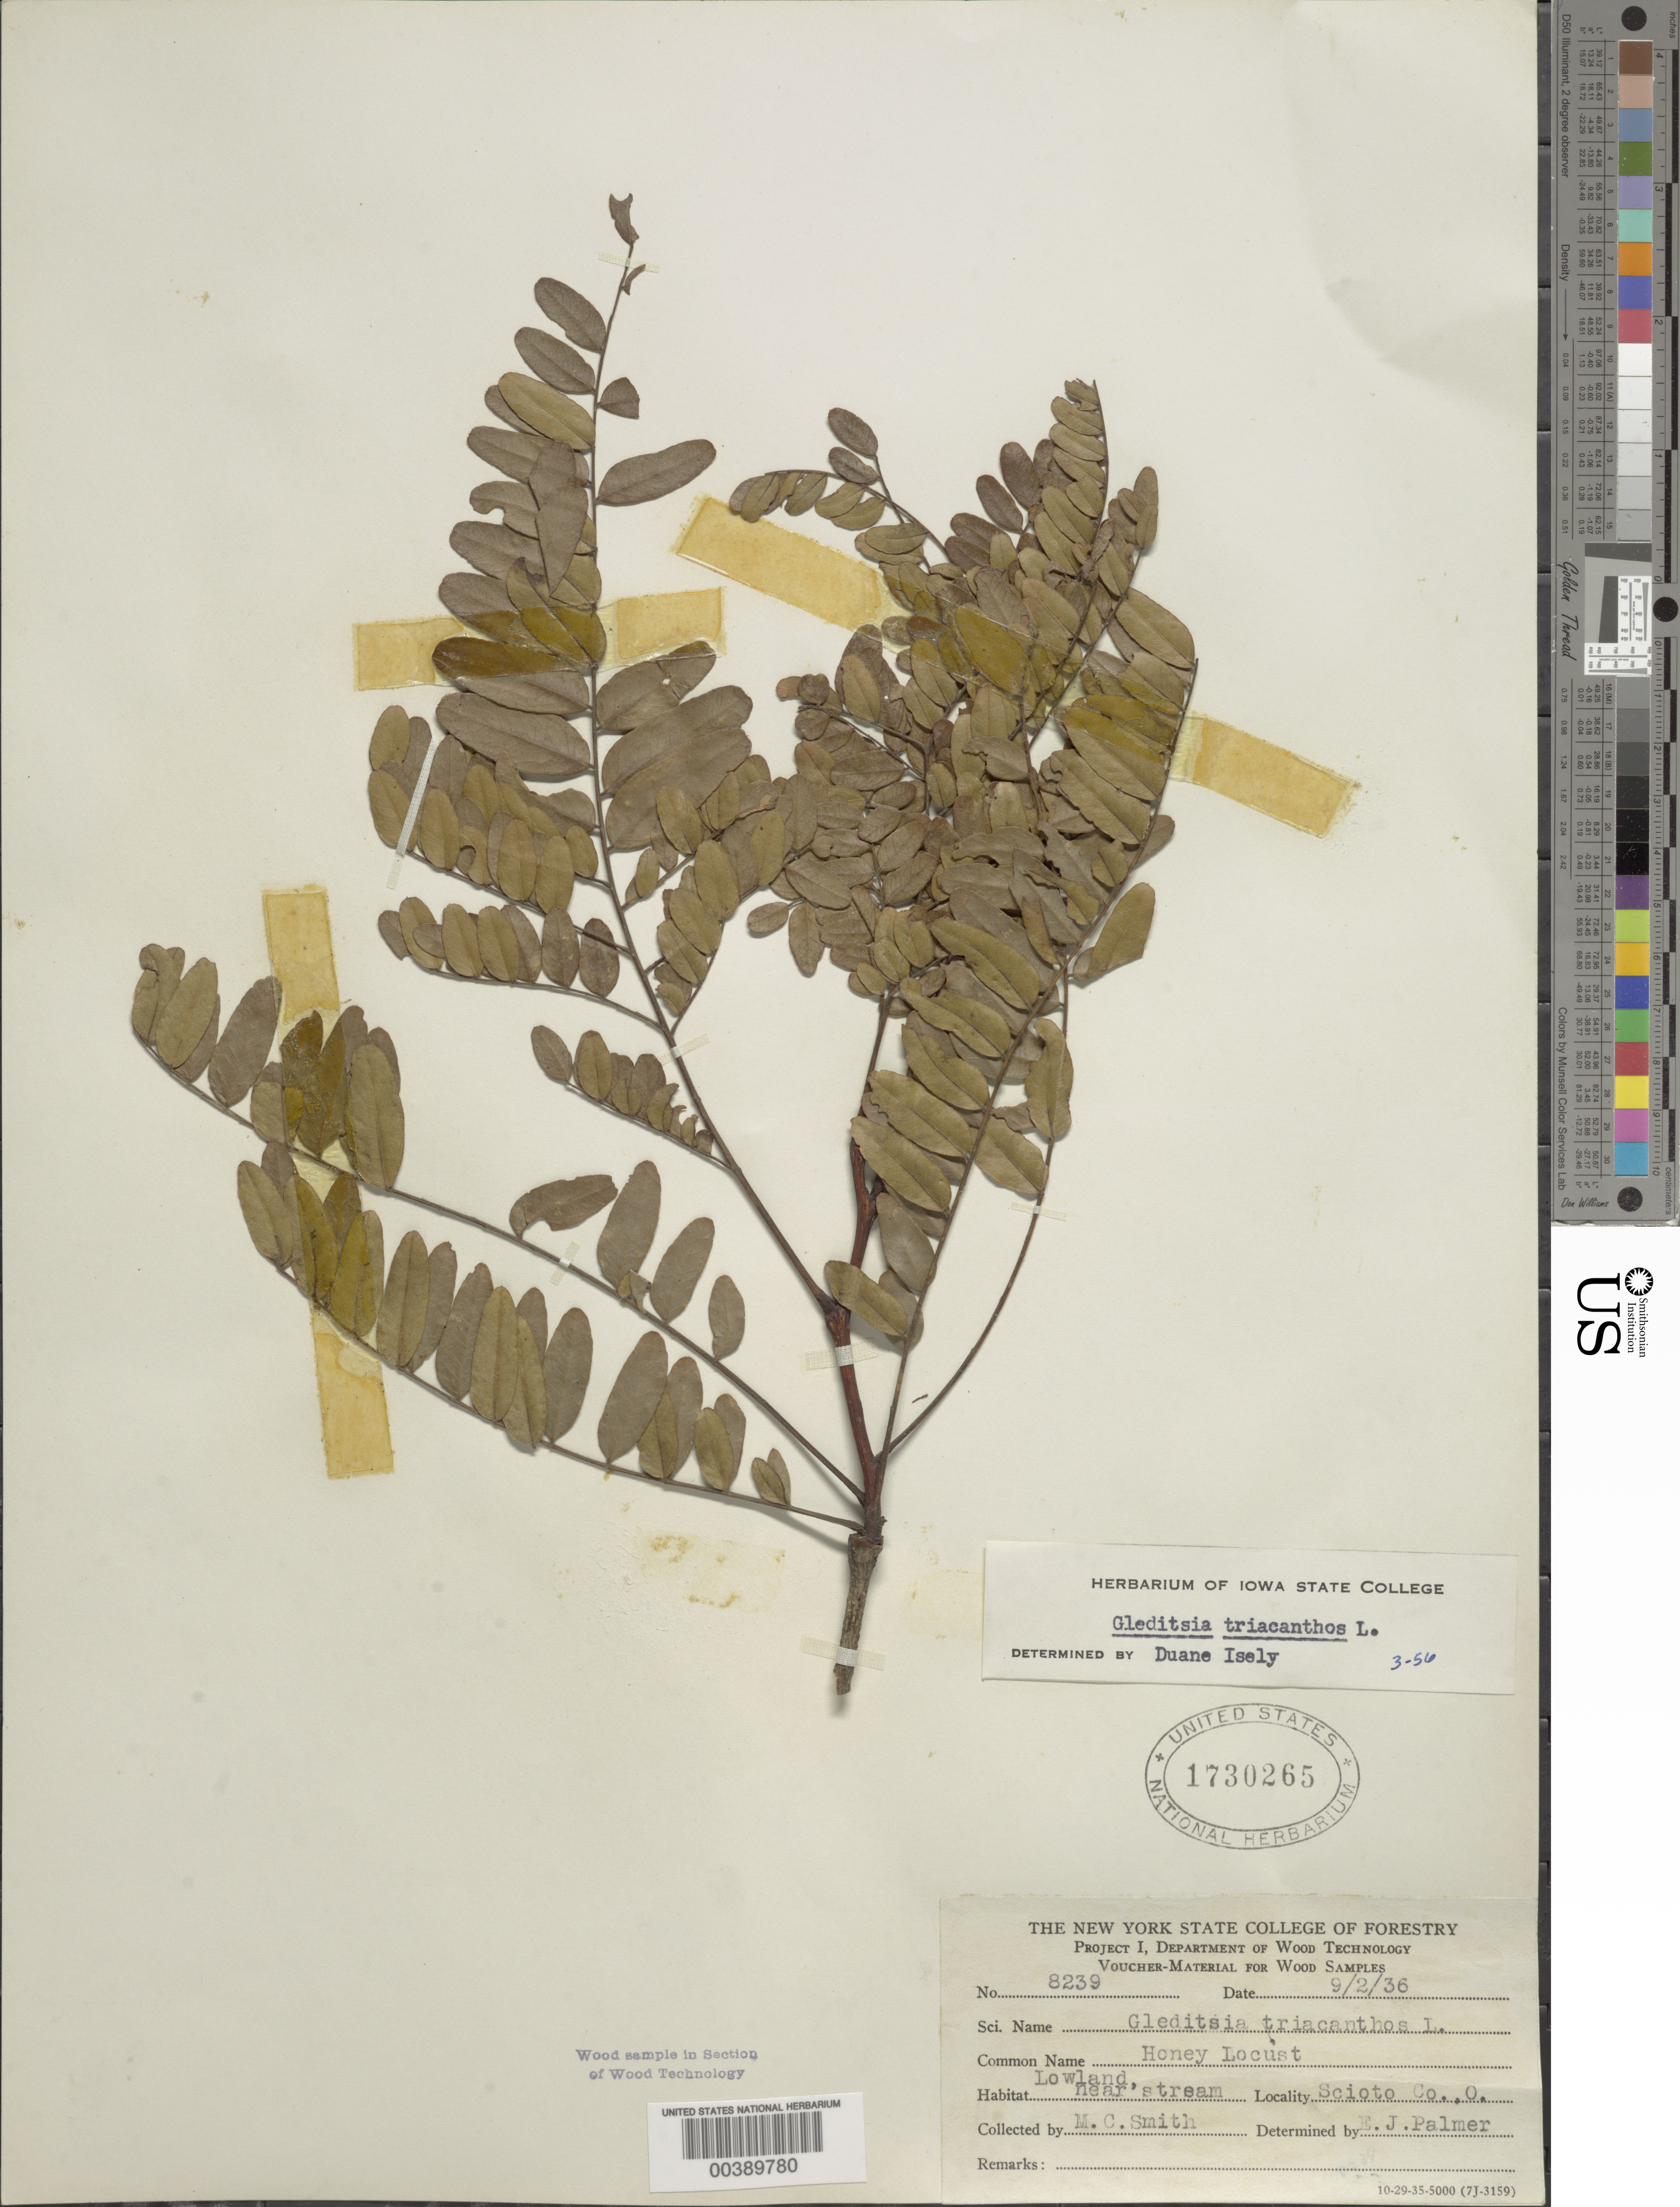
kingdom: Plantae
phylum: Tracheophyta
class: Magnoliopsida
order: Fabales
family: Fabaceae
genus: Gleditsia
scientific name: Gleditsia triacanthos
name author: L.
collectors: M. Smith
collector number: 8239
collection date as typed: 09 Feb 1936 or 02 Sep 1936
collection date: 1936-02-09 or 1936-09-02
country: United States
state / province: Ohio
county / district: Scioto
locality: Between blue creek and jones corner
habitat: Lowland, near stream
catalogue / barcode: US 1730265